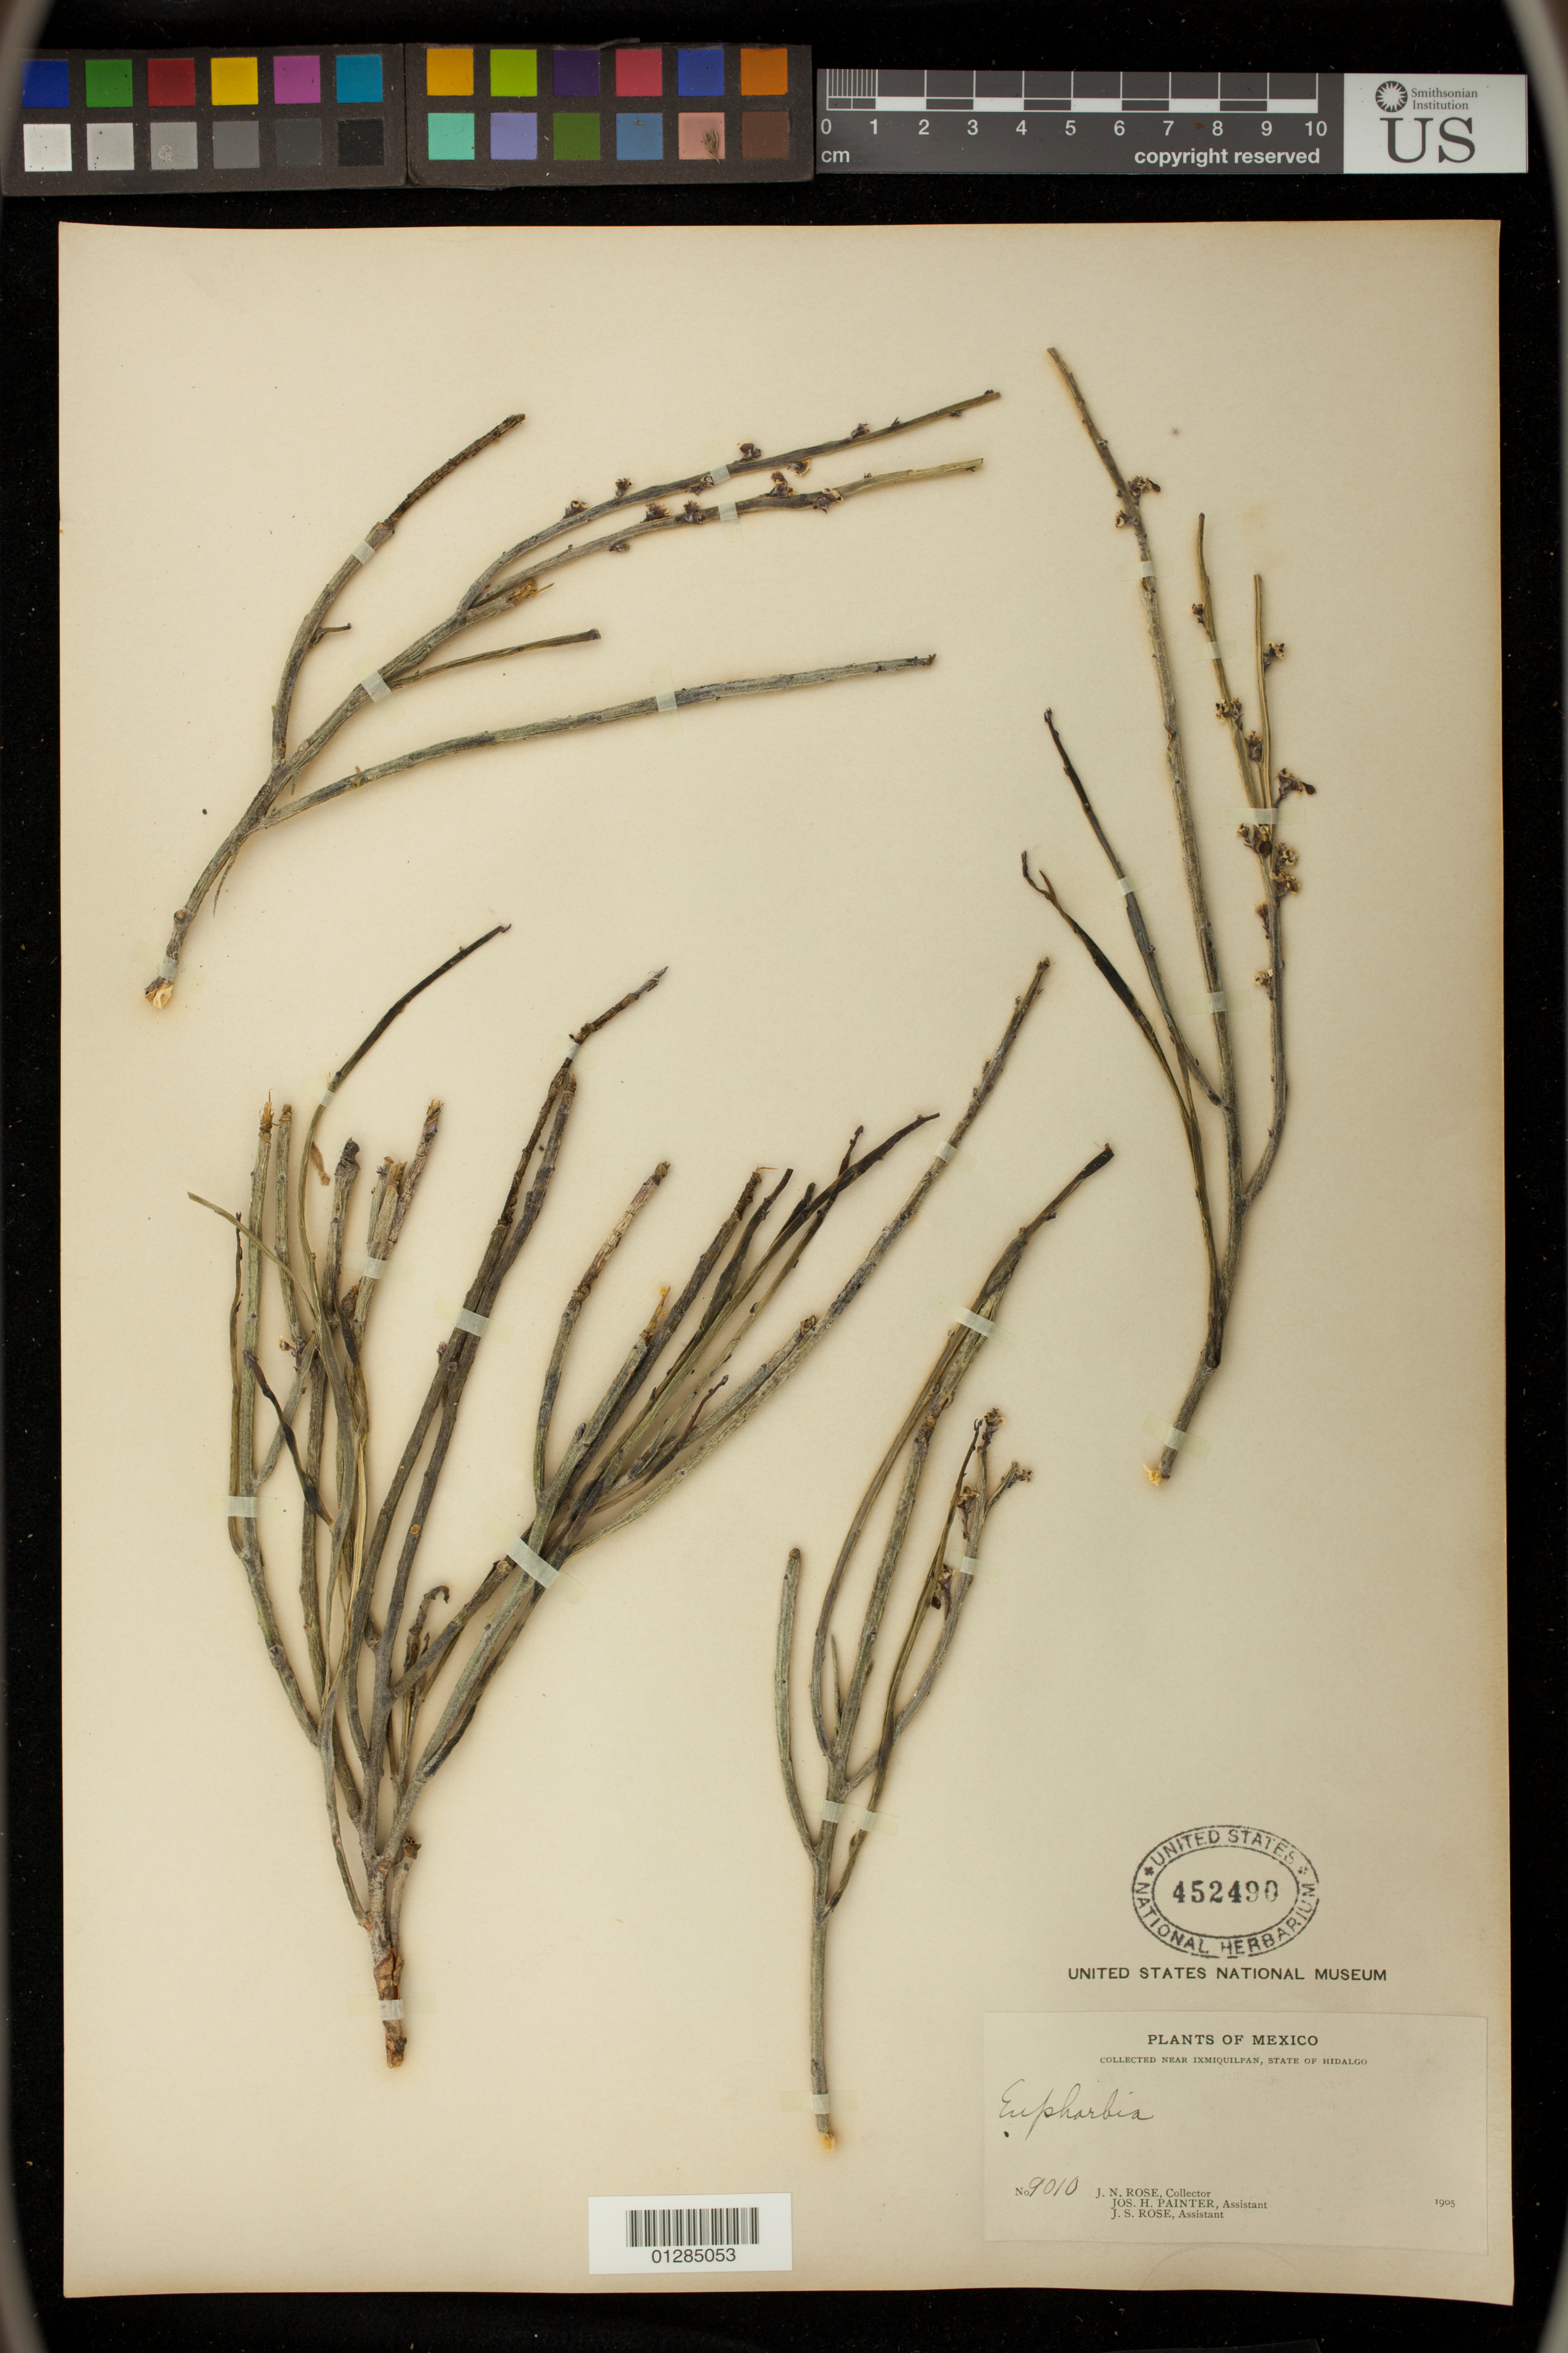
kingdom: Plantae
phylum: Tracheophyta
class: Magnoliopsida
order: Malpighiales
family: Euphorbiaceae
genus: Euphorbia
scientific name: Euphorbia antisyphilitica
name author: Zucc.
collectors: J. N. Rose, J. H. Painter & J. S. Rose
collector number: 9010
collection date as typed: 1905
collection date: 1905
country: Mexico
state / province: Hidalgo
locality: Near Ixmiquilpan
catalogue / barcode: US 452490